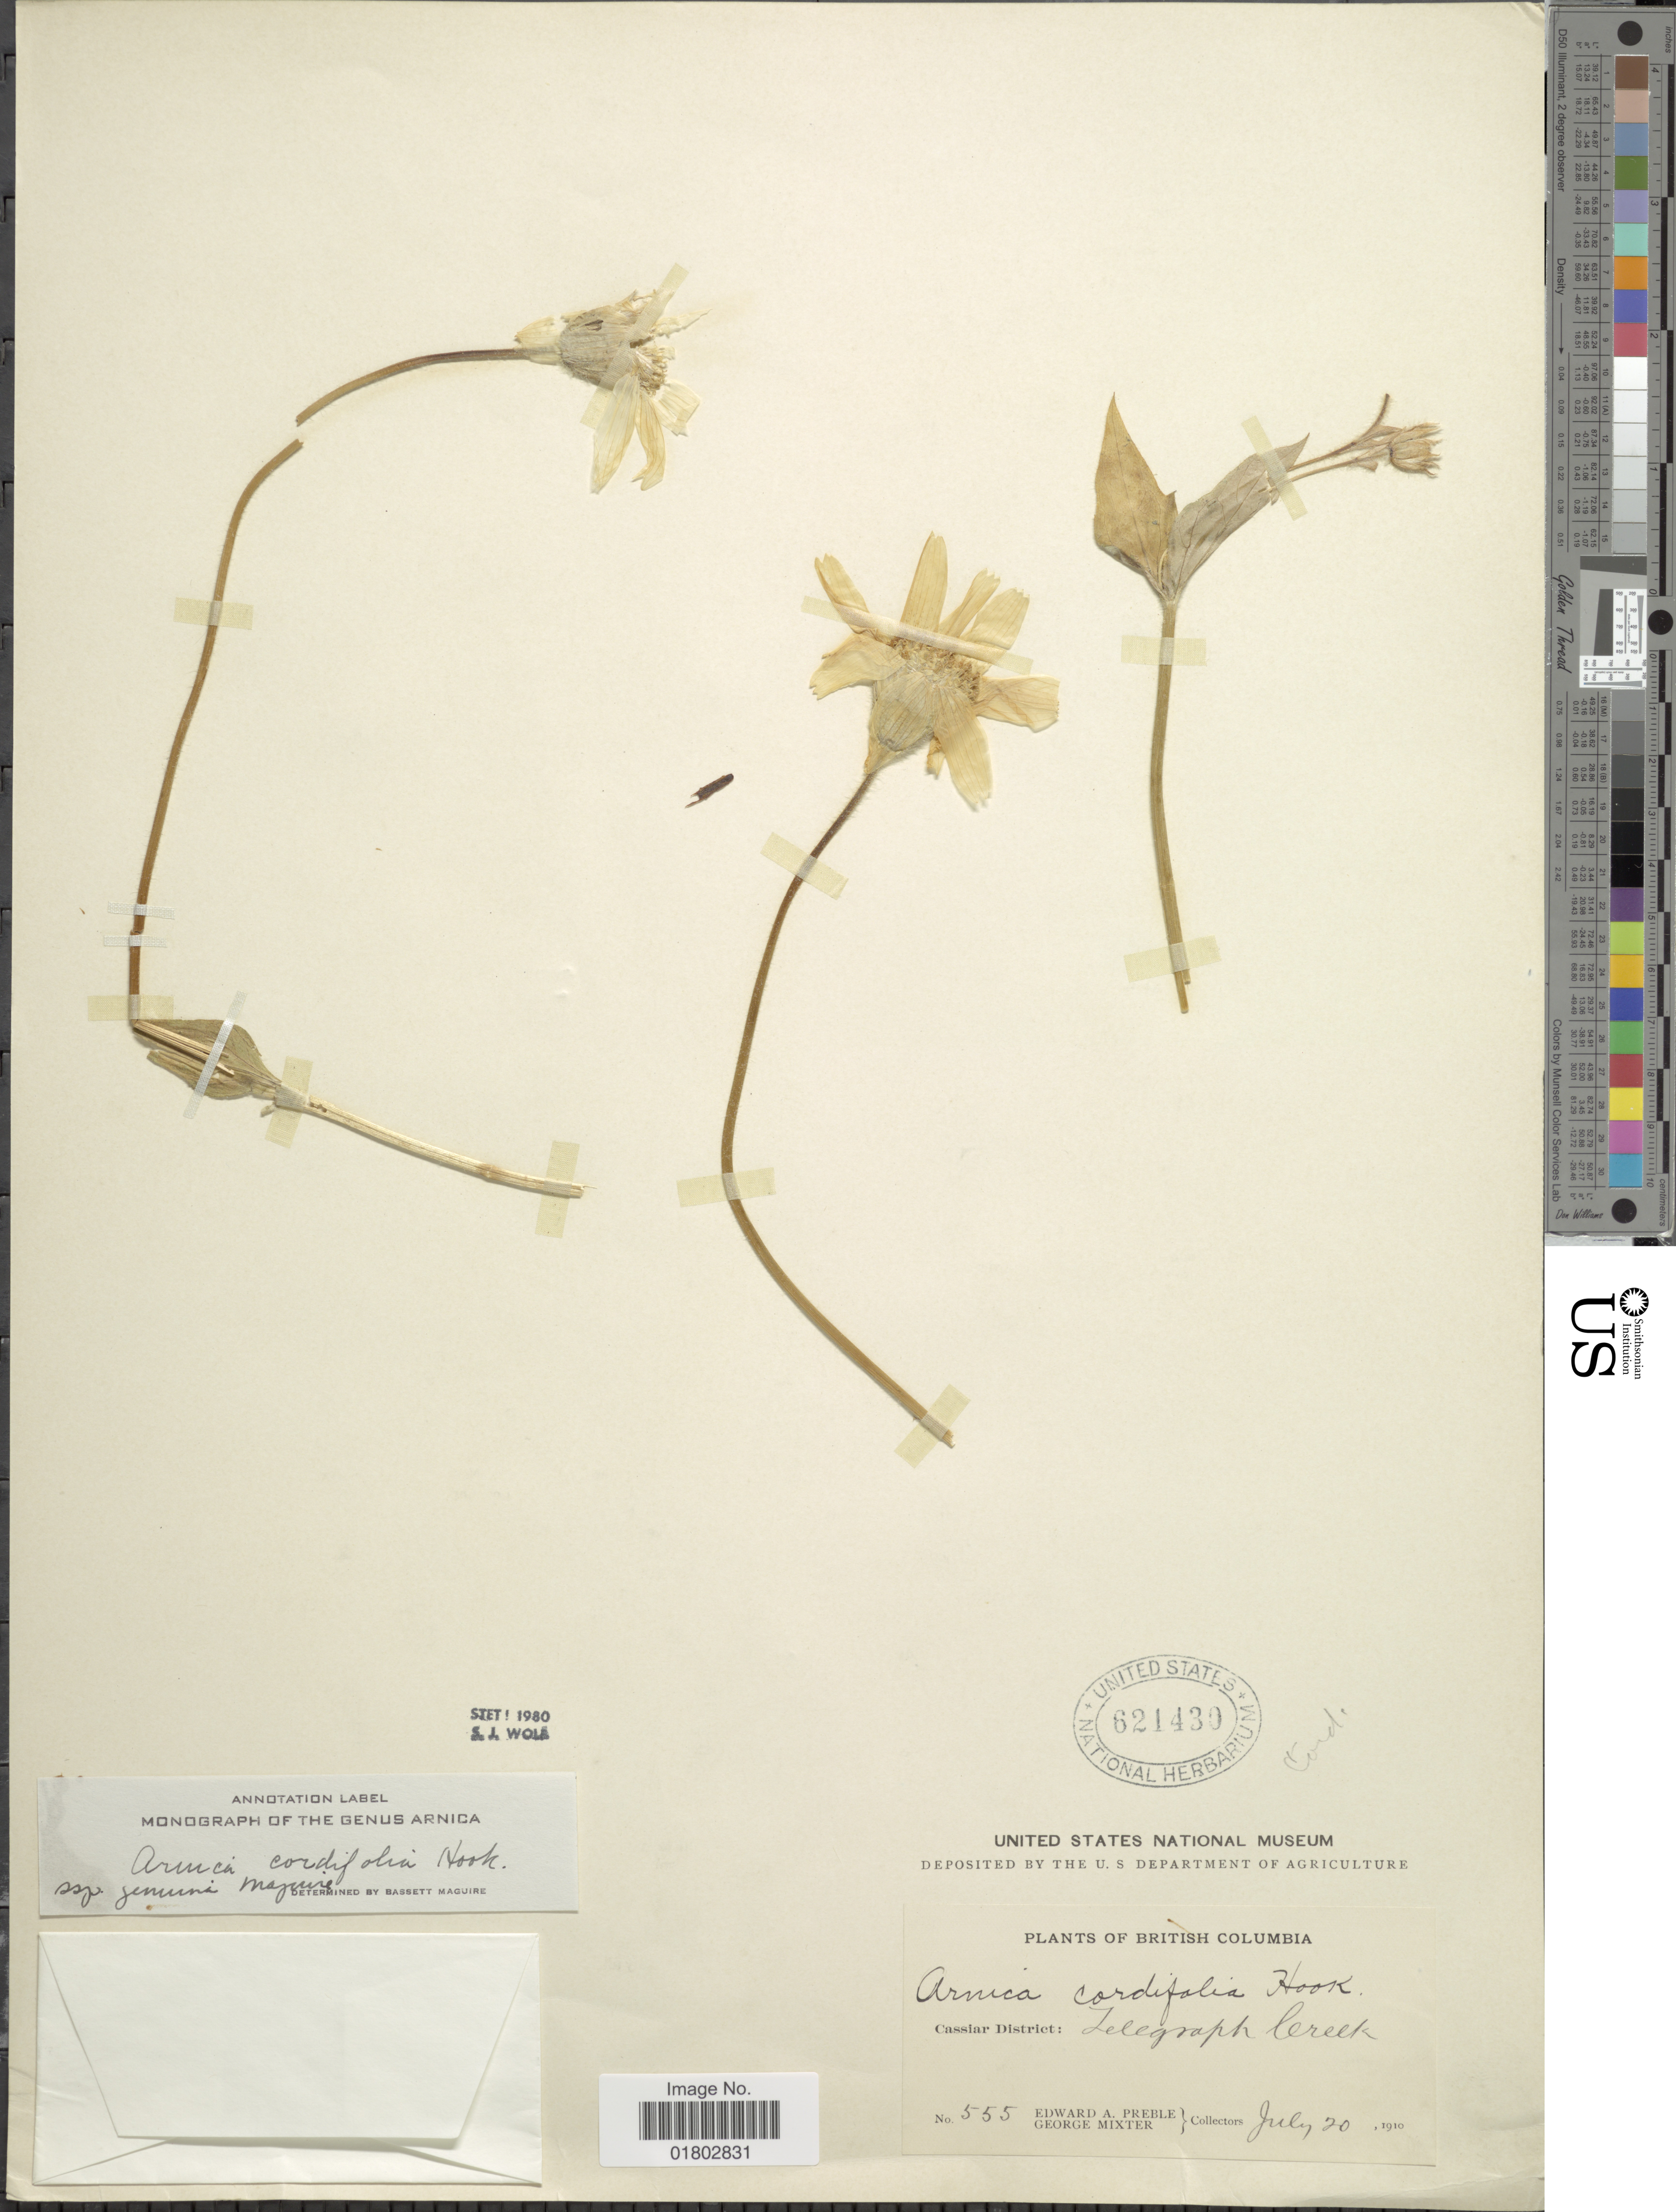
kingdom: Plantae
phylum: Tracheophyta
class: Magnoliopsida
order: Asterales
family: Asteraceae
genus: Arnica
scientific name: Arnica cordifolia subsp. genuina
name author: Maguire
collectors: E. Preble & G. Mixter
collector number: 555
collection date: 1910-07-20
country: Canada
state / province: British Columbia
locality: Cassiar District: Telegraph Creek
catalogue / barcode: US 621430